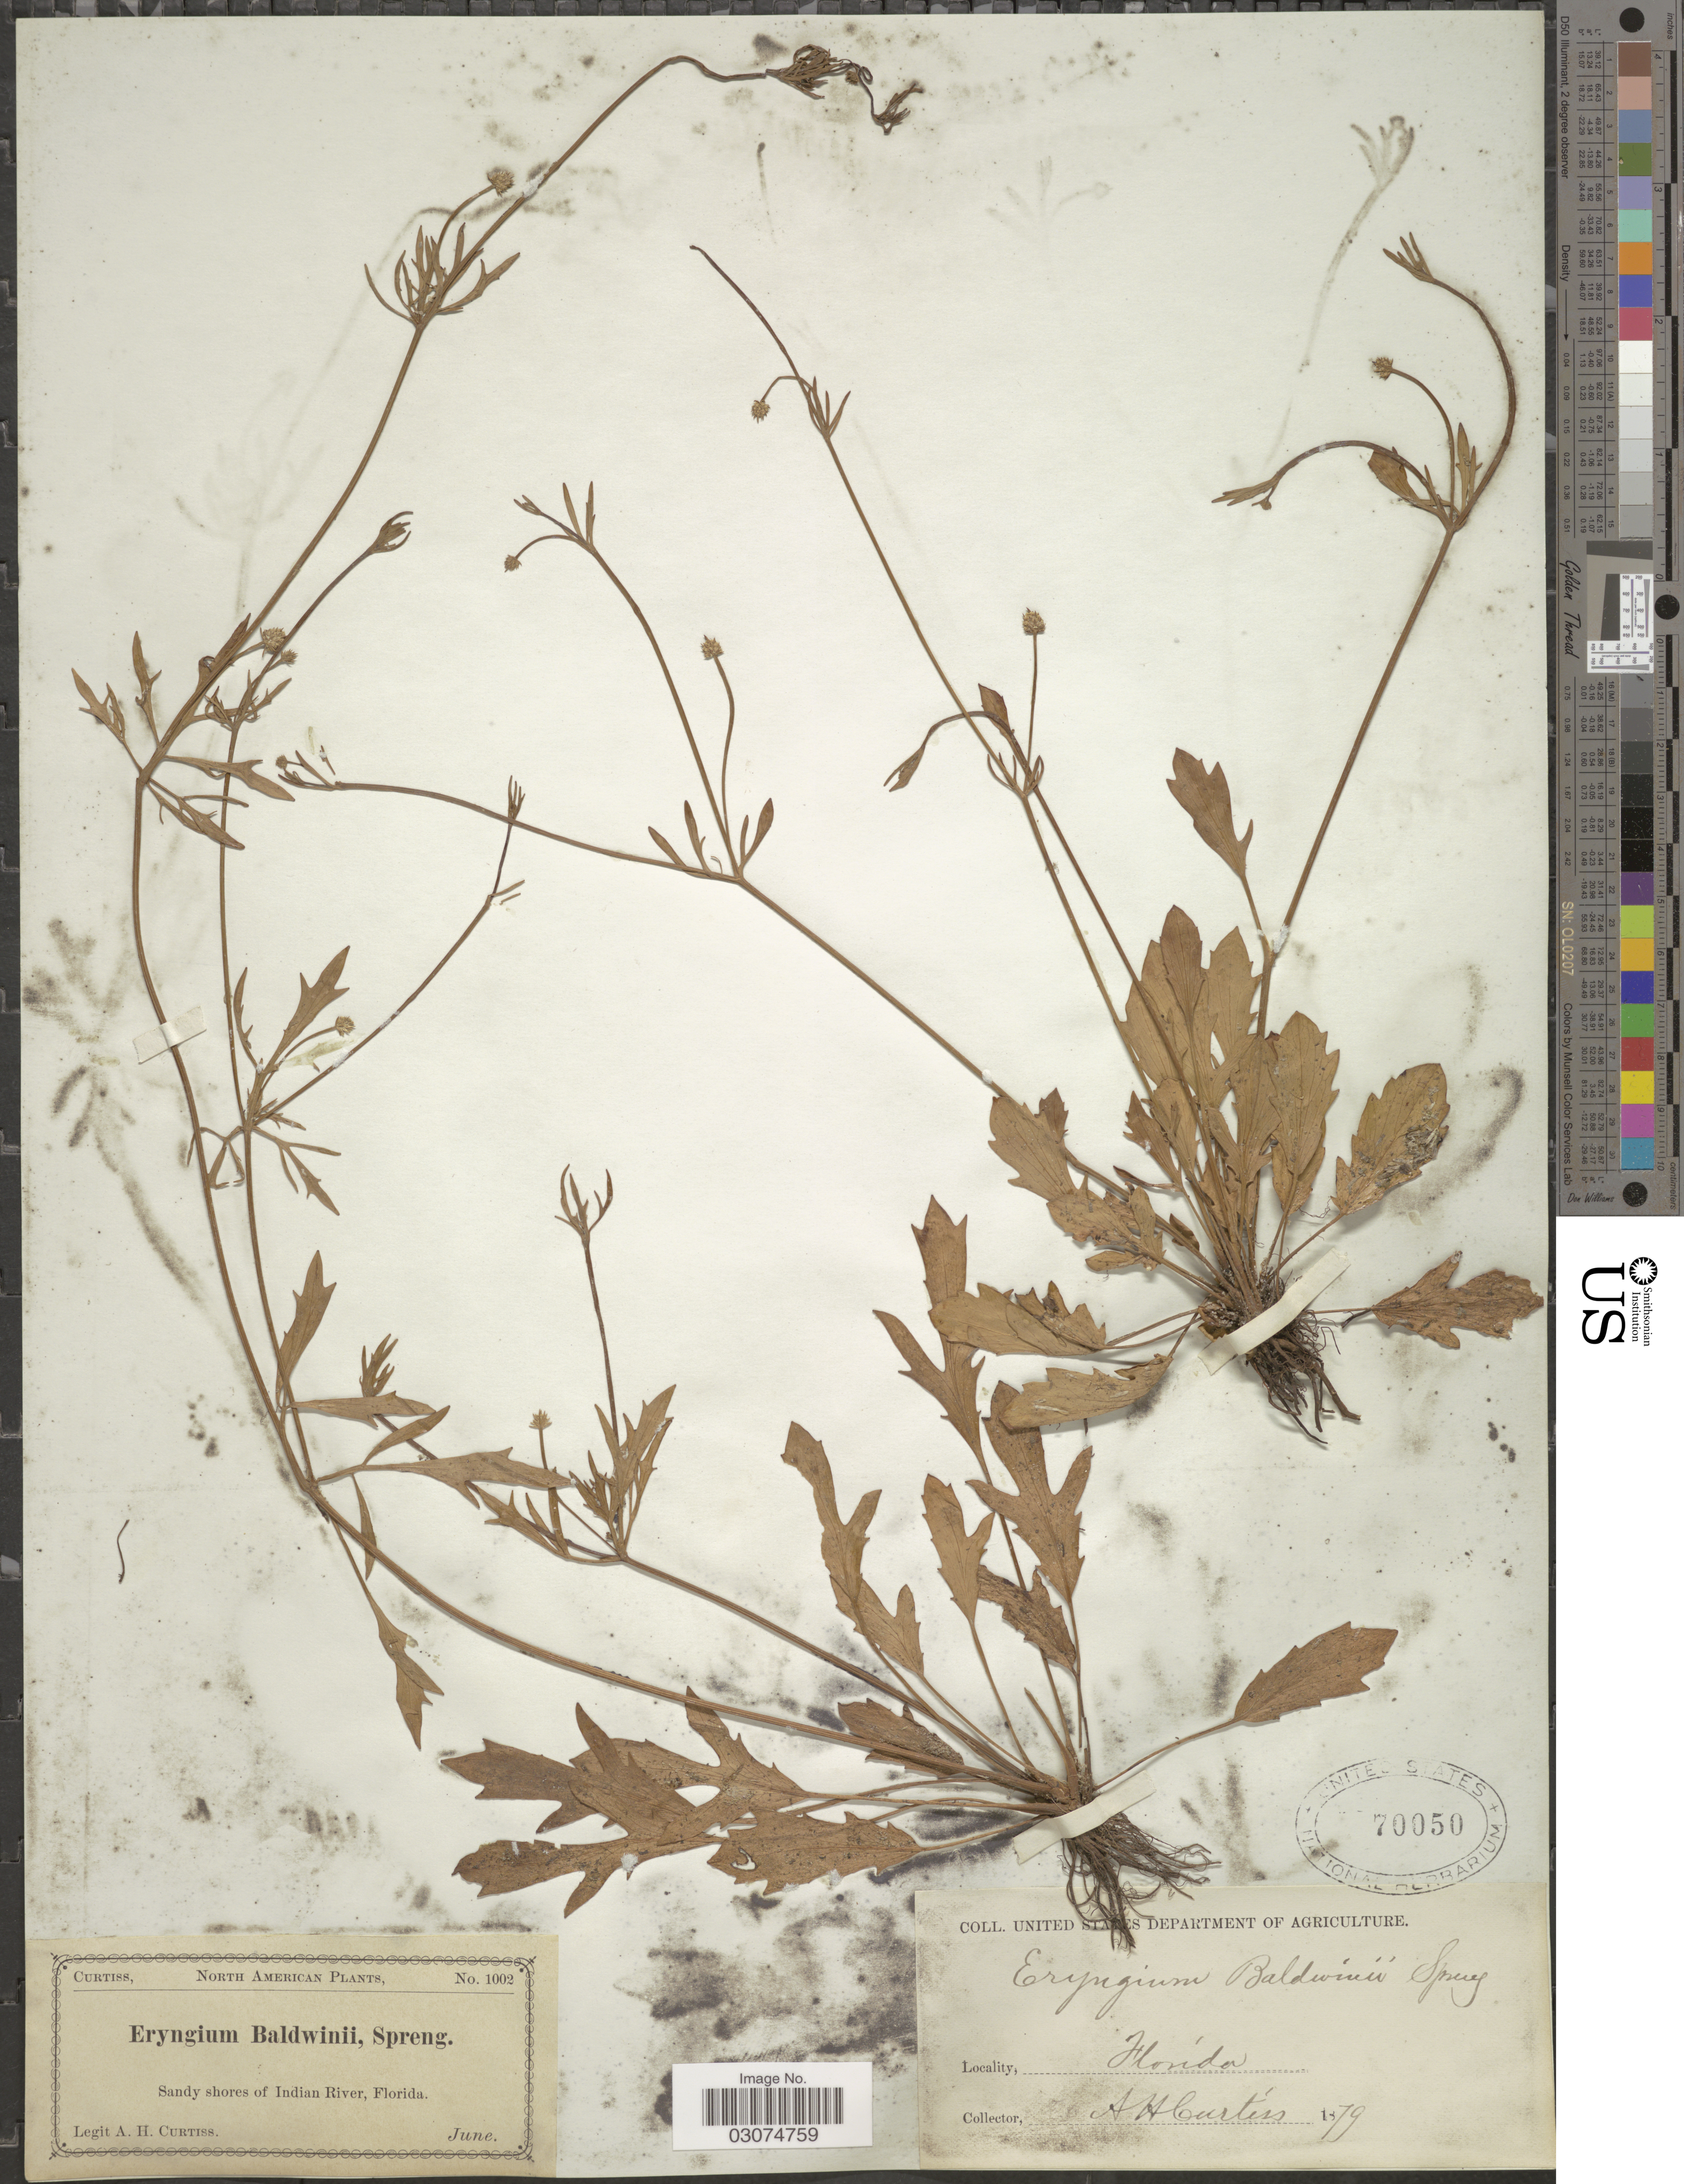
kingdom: Plantae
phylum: Tracheophyta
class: Magnoliopsida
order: Apiales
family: Apiaceae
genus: Eryngium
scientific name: Eryngium baldwinii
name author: Spreng.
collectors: A. H. Curtiss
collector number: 1002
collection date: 1879-06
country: United States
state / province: Florida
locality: North American. Sandy slopes of Indian River.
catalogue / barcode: US 70050